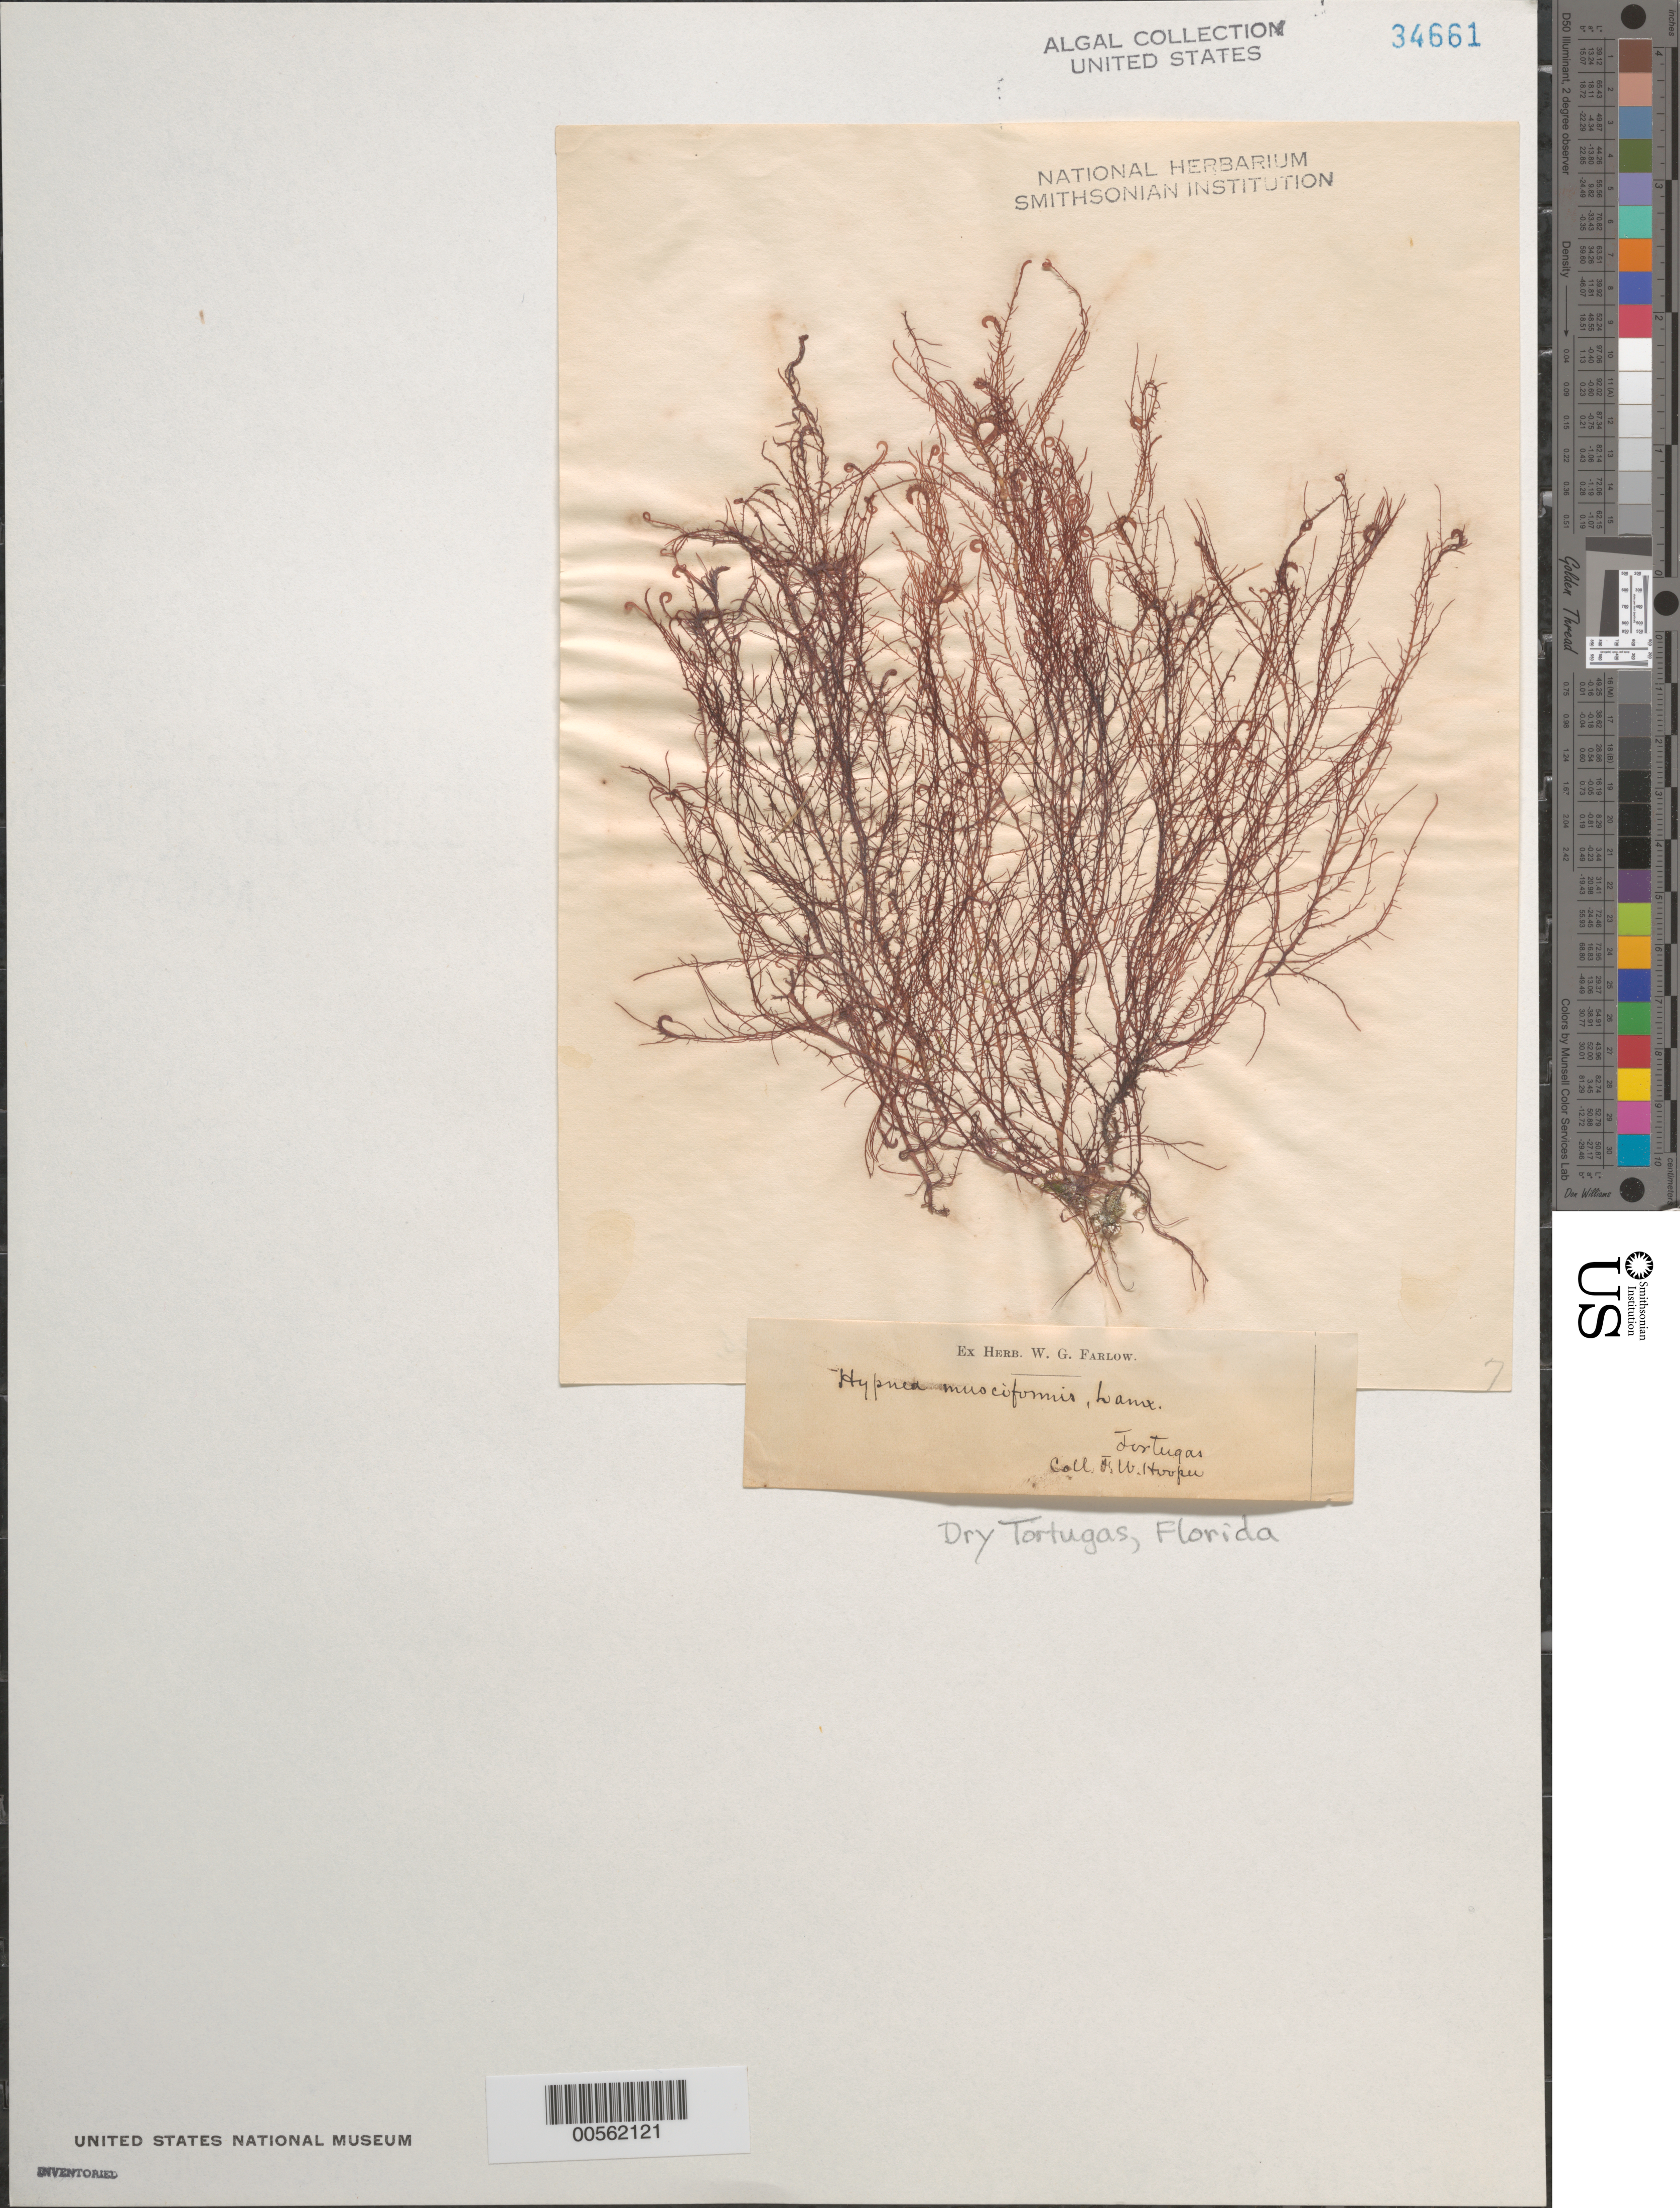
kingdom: Plantae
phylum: Rhodophyta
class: Florideophyceae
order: Gigartinales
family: Cystocloniaceae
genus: Hypnea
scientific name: Hypnea musciformis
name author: (Wulfen) J.V.Lamouroux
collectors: F. Hooper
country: United States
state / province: Florida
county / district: Monroe County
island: Dry Tortugas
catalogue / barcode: US 34661